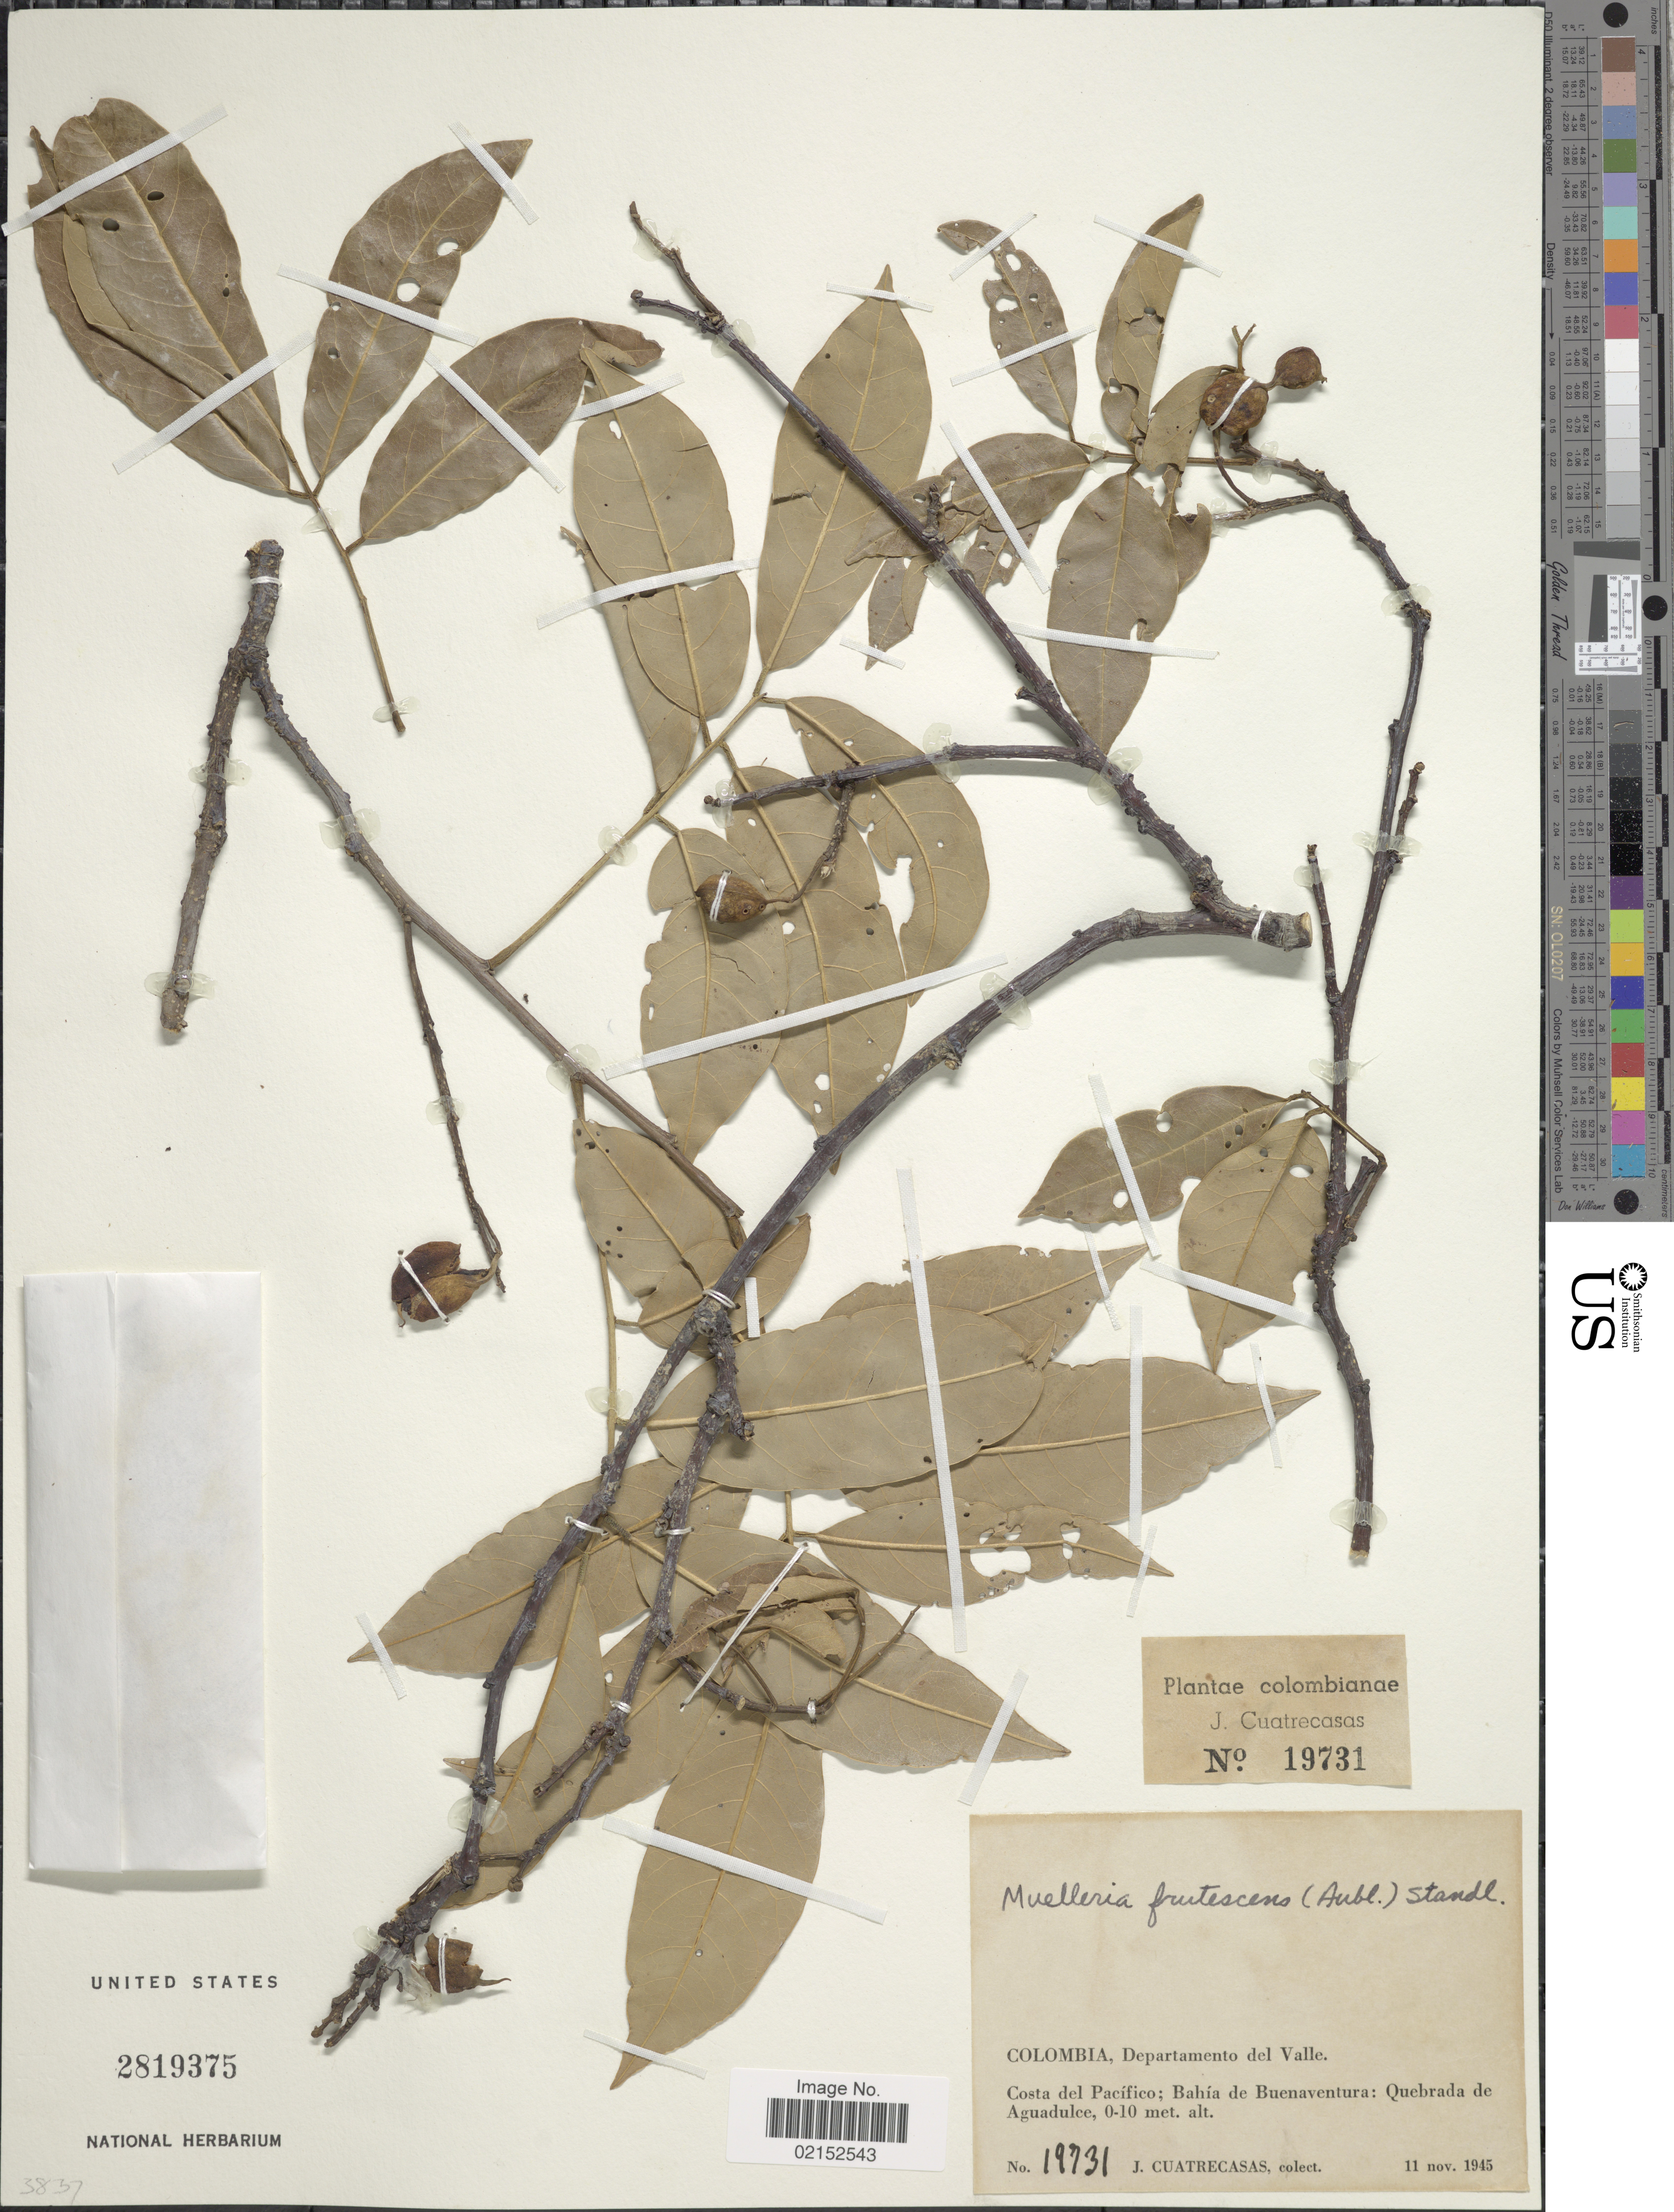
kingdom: Plantae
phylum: Tracheophyta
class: Magnoliopsida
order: Fabales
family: Fabaceae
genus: Muellera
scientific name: Muellera frutescens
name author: (Aubl.) Standl.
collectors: J. Cuatrecasas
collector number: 19731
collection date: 1945-11-11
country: Colombia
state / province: Valle del Cauca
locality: Departamento del Valle. Costa del Pacifico; Bahia de Buenaventura: Quebrada de Aguadulce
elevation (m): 0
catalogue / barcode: US 2819375